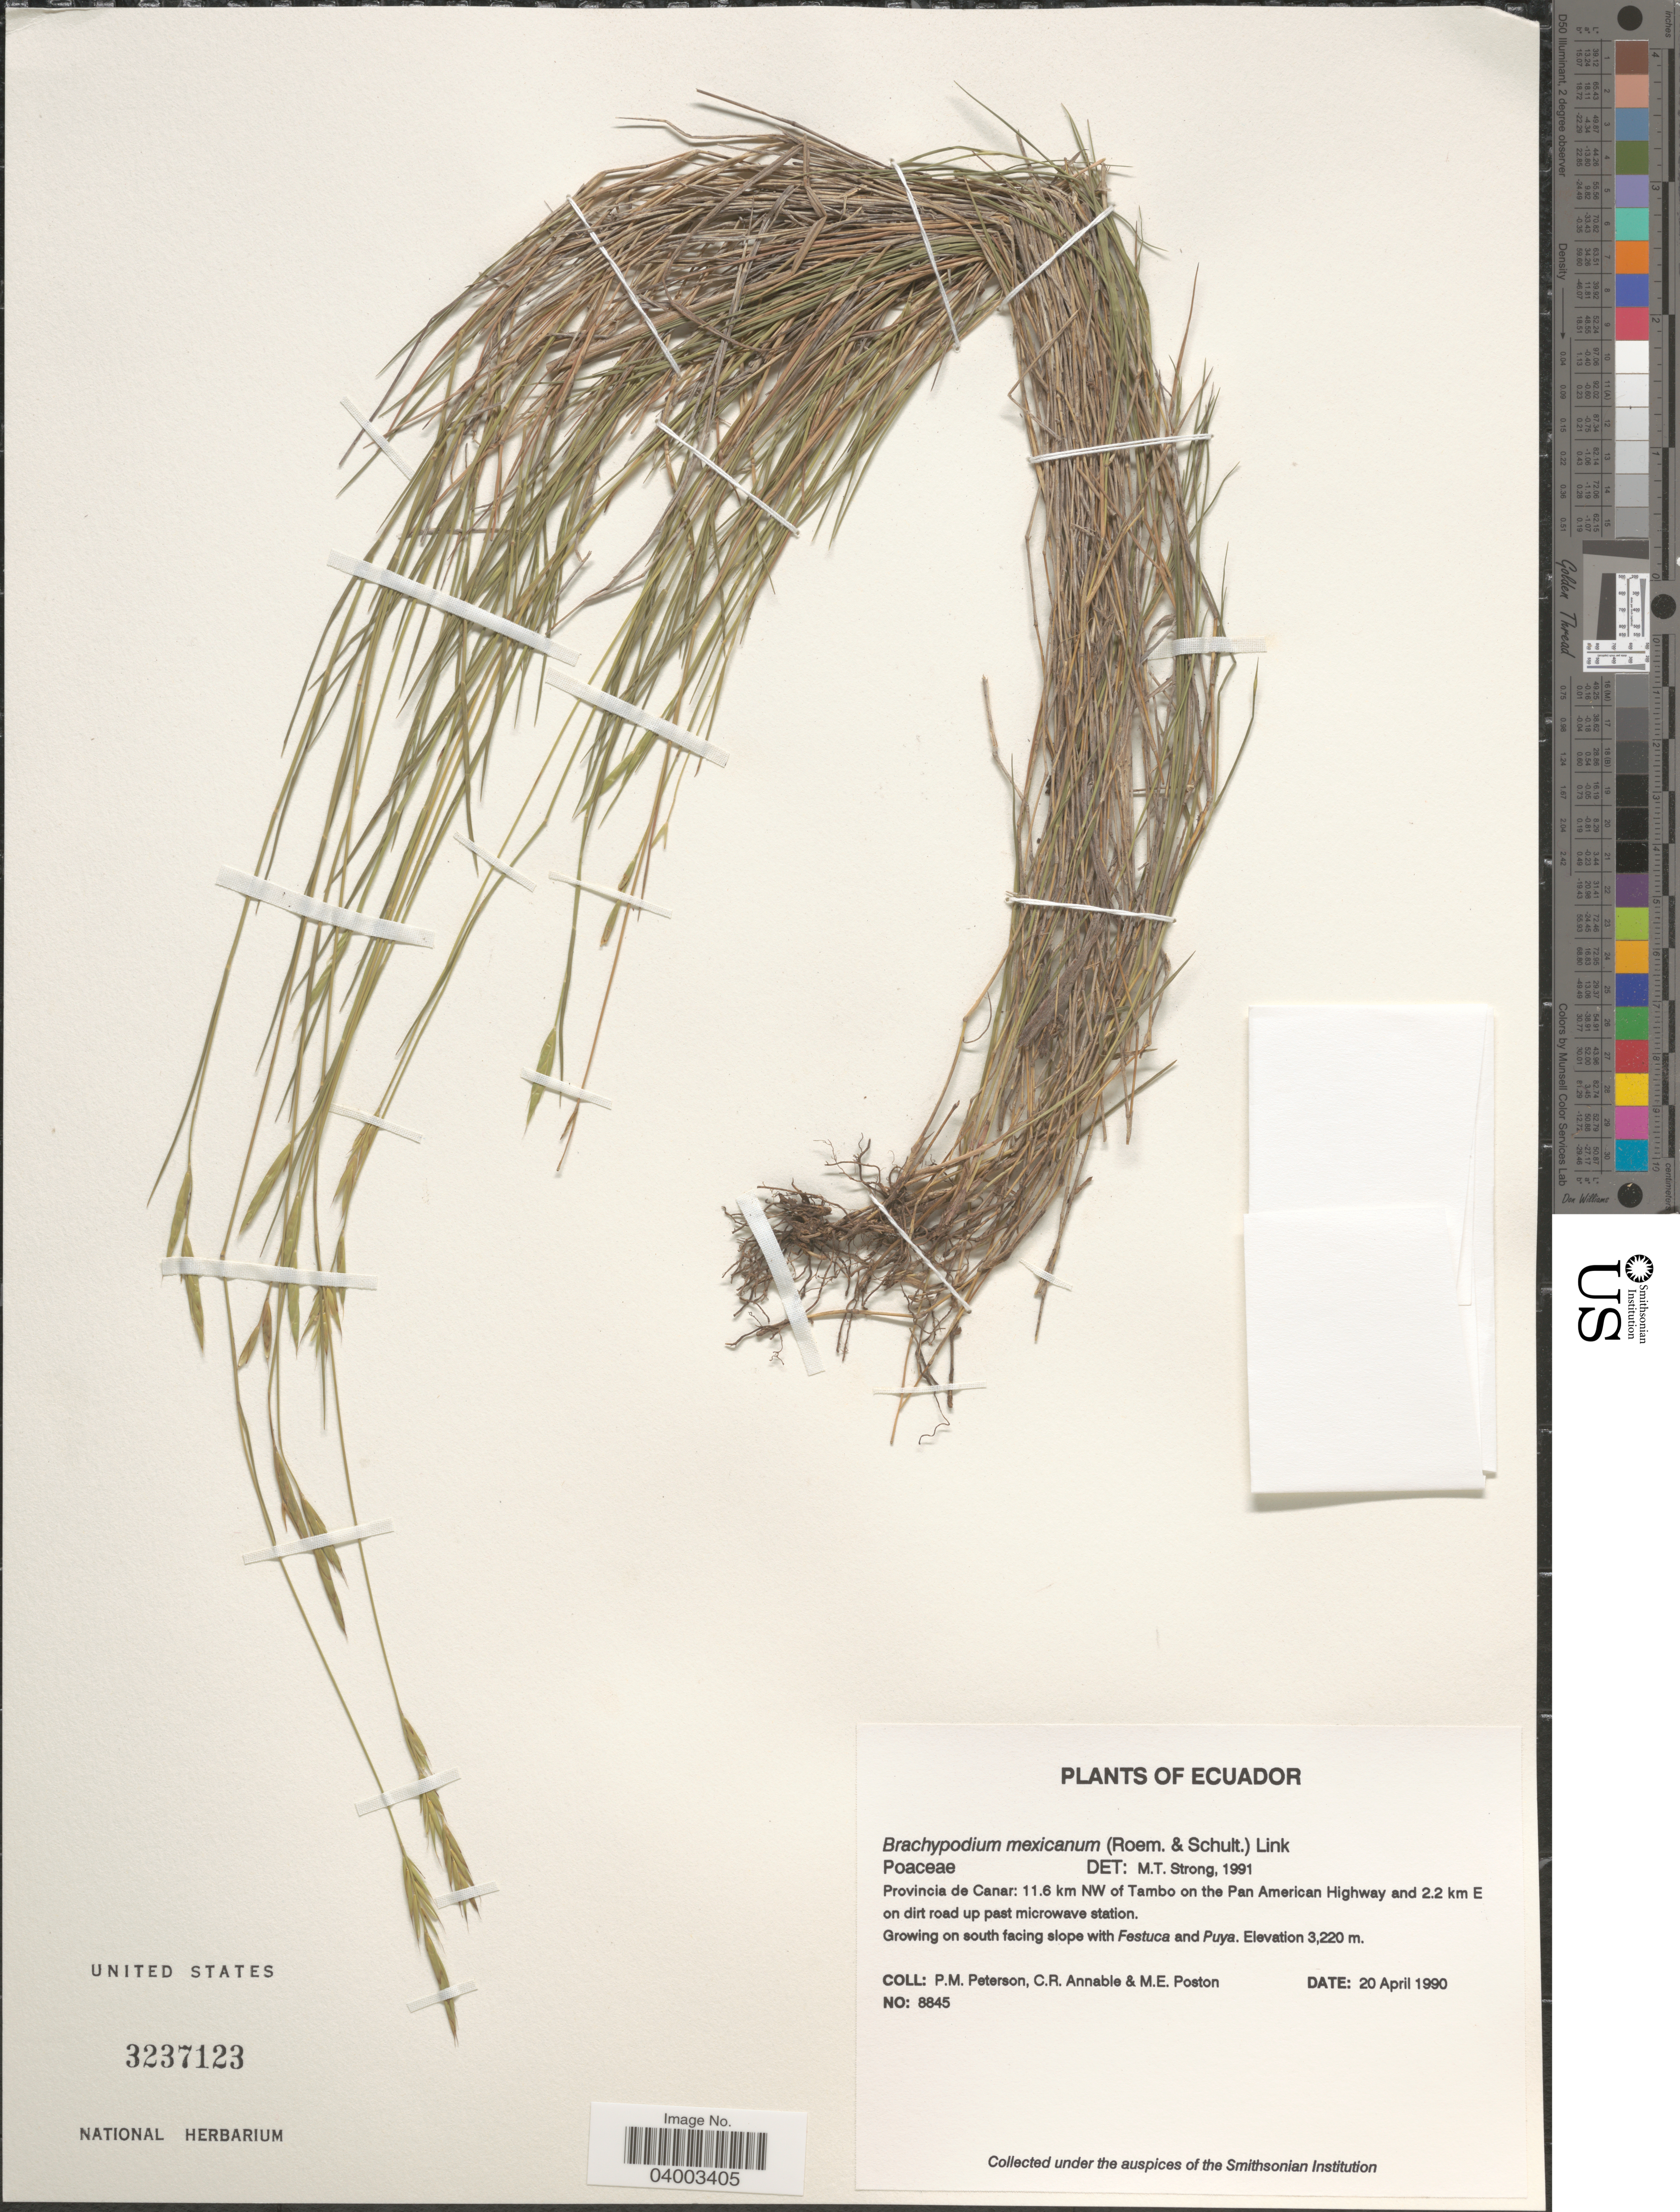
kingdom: Plantae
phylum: Tracheophyta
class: Liliopsida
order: Poales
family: Poaceae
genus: Brachypodium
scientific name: Brachypodium mexicanum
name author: (Roem. & Schult.) Link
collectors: P. M. Peterson, C. R. Annable & M. Poston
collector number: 8845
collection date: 1990-04-20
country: Ecuador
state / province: Cañar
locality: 11.6 km NW of Tambo on the Pan American Highway and 2.2 km E on dirt road up past microwave station. On south facing slope. [unsure placement]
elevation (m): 3220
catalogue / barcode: US 3237123